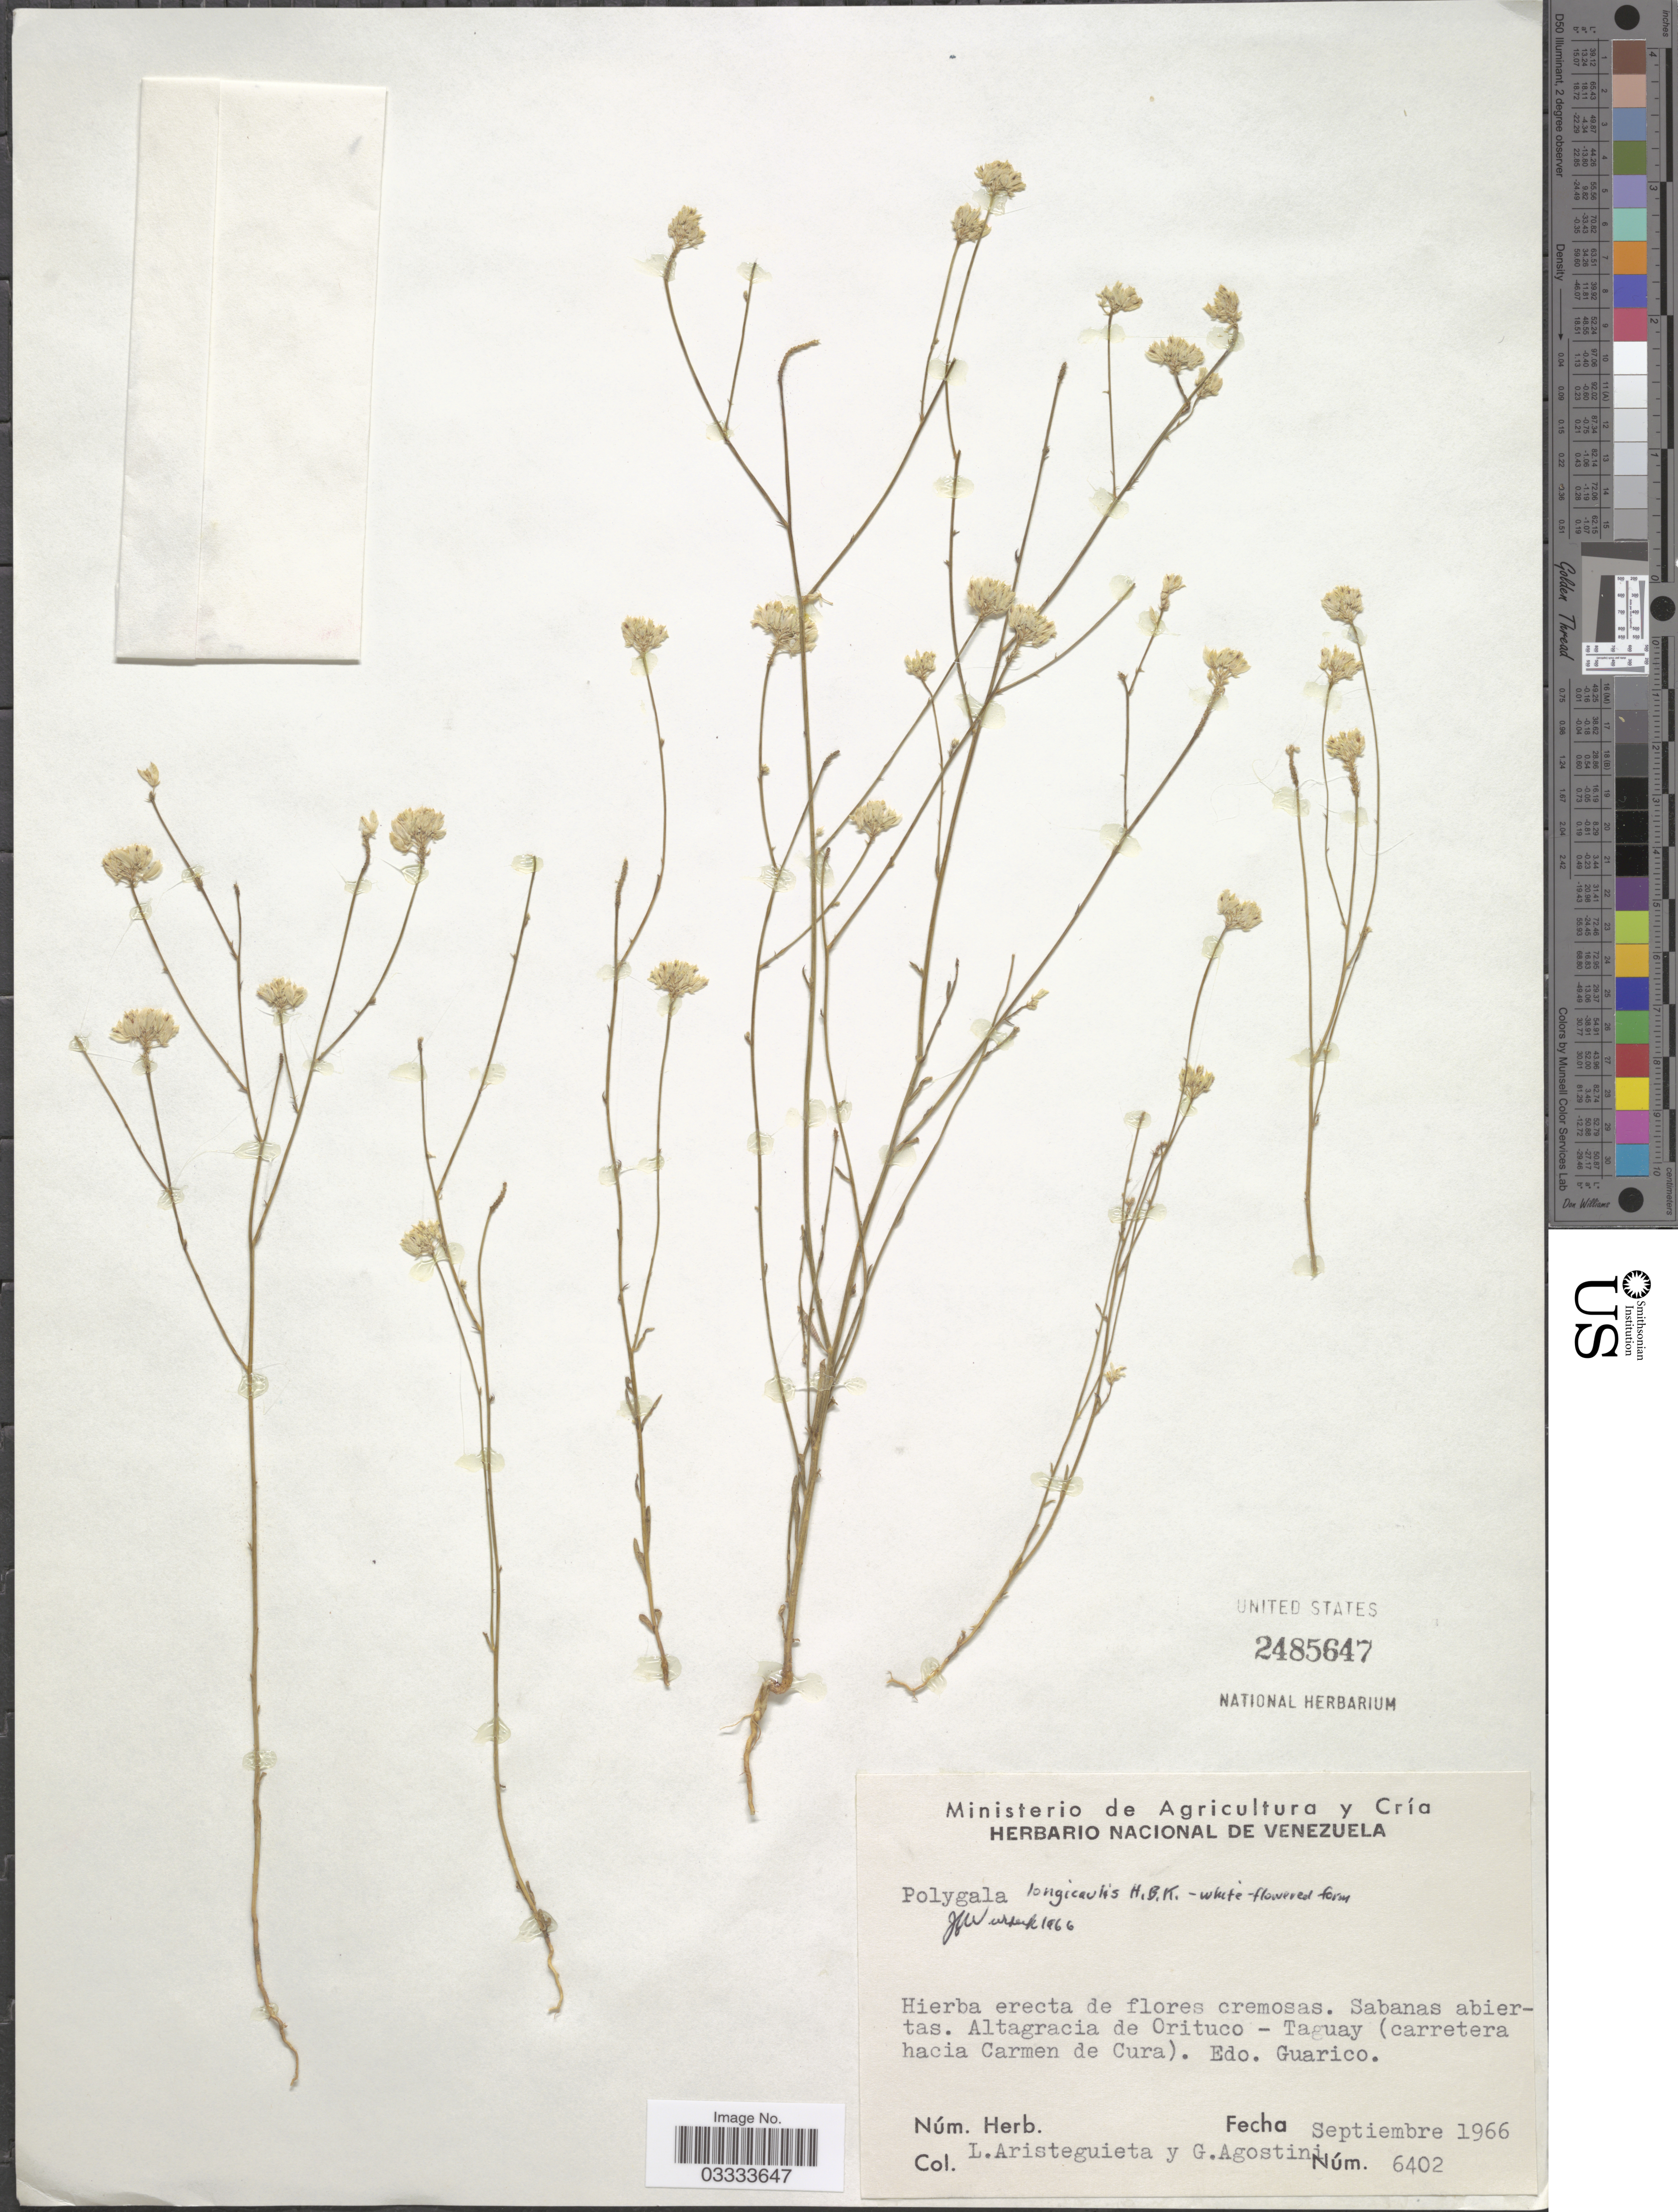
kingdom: Plantae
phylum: Tracheophyta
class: Magnoliopsida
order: Fabales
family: Polygalaceae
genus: Polygala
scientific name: Polygala longicaulis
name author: Kunth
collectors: L. Aristeguieta & G. Agostini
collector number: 6402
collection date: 1966-09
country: Venezuela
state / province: Guárico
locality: Altagracia de Orituco - Taguay (carretera Carmen de Cura).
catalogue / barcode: US 2485647